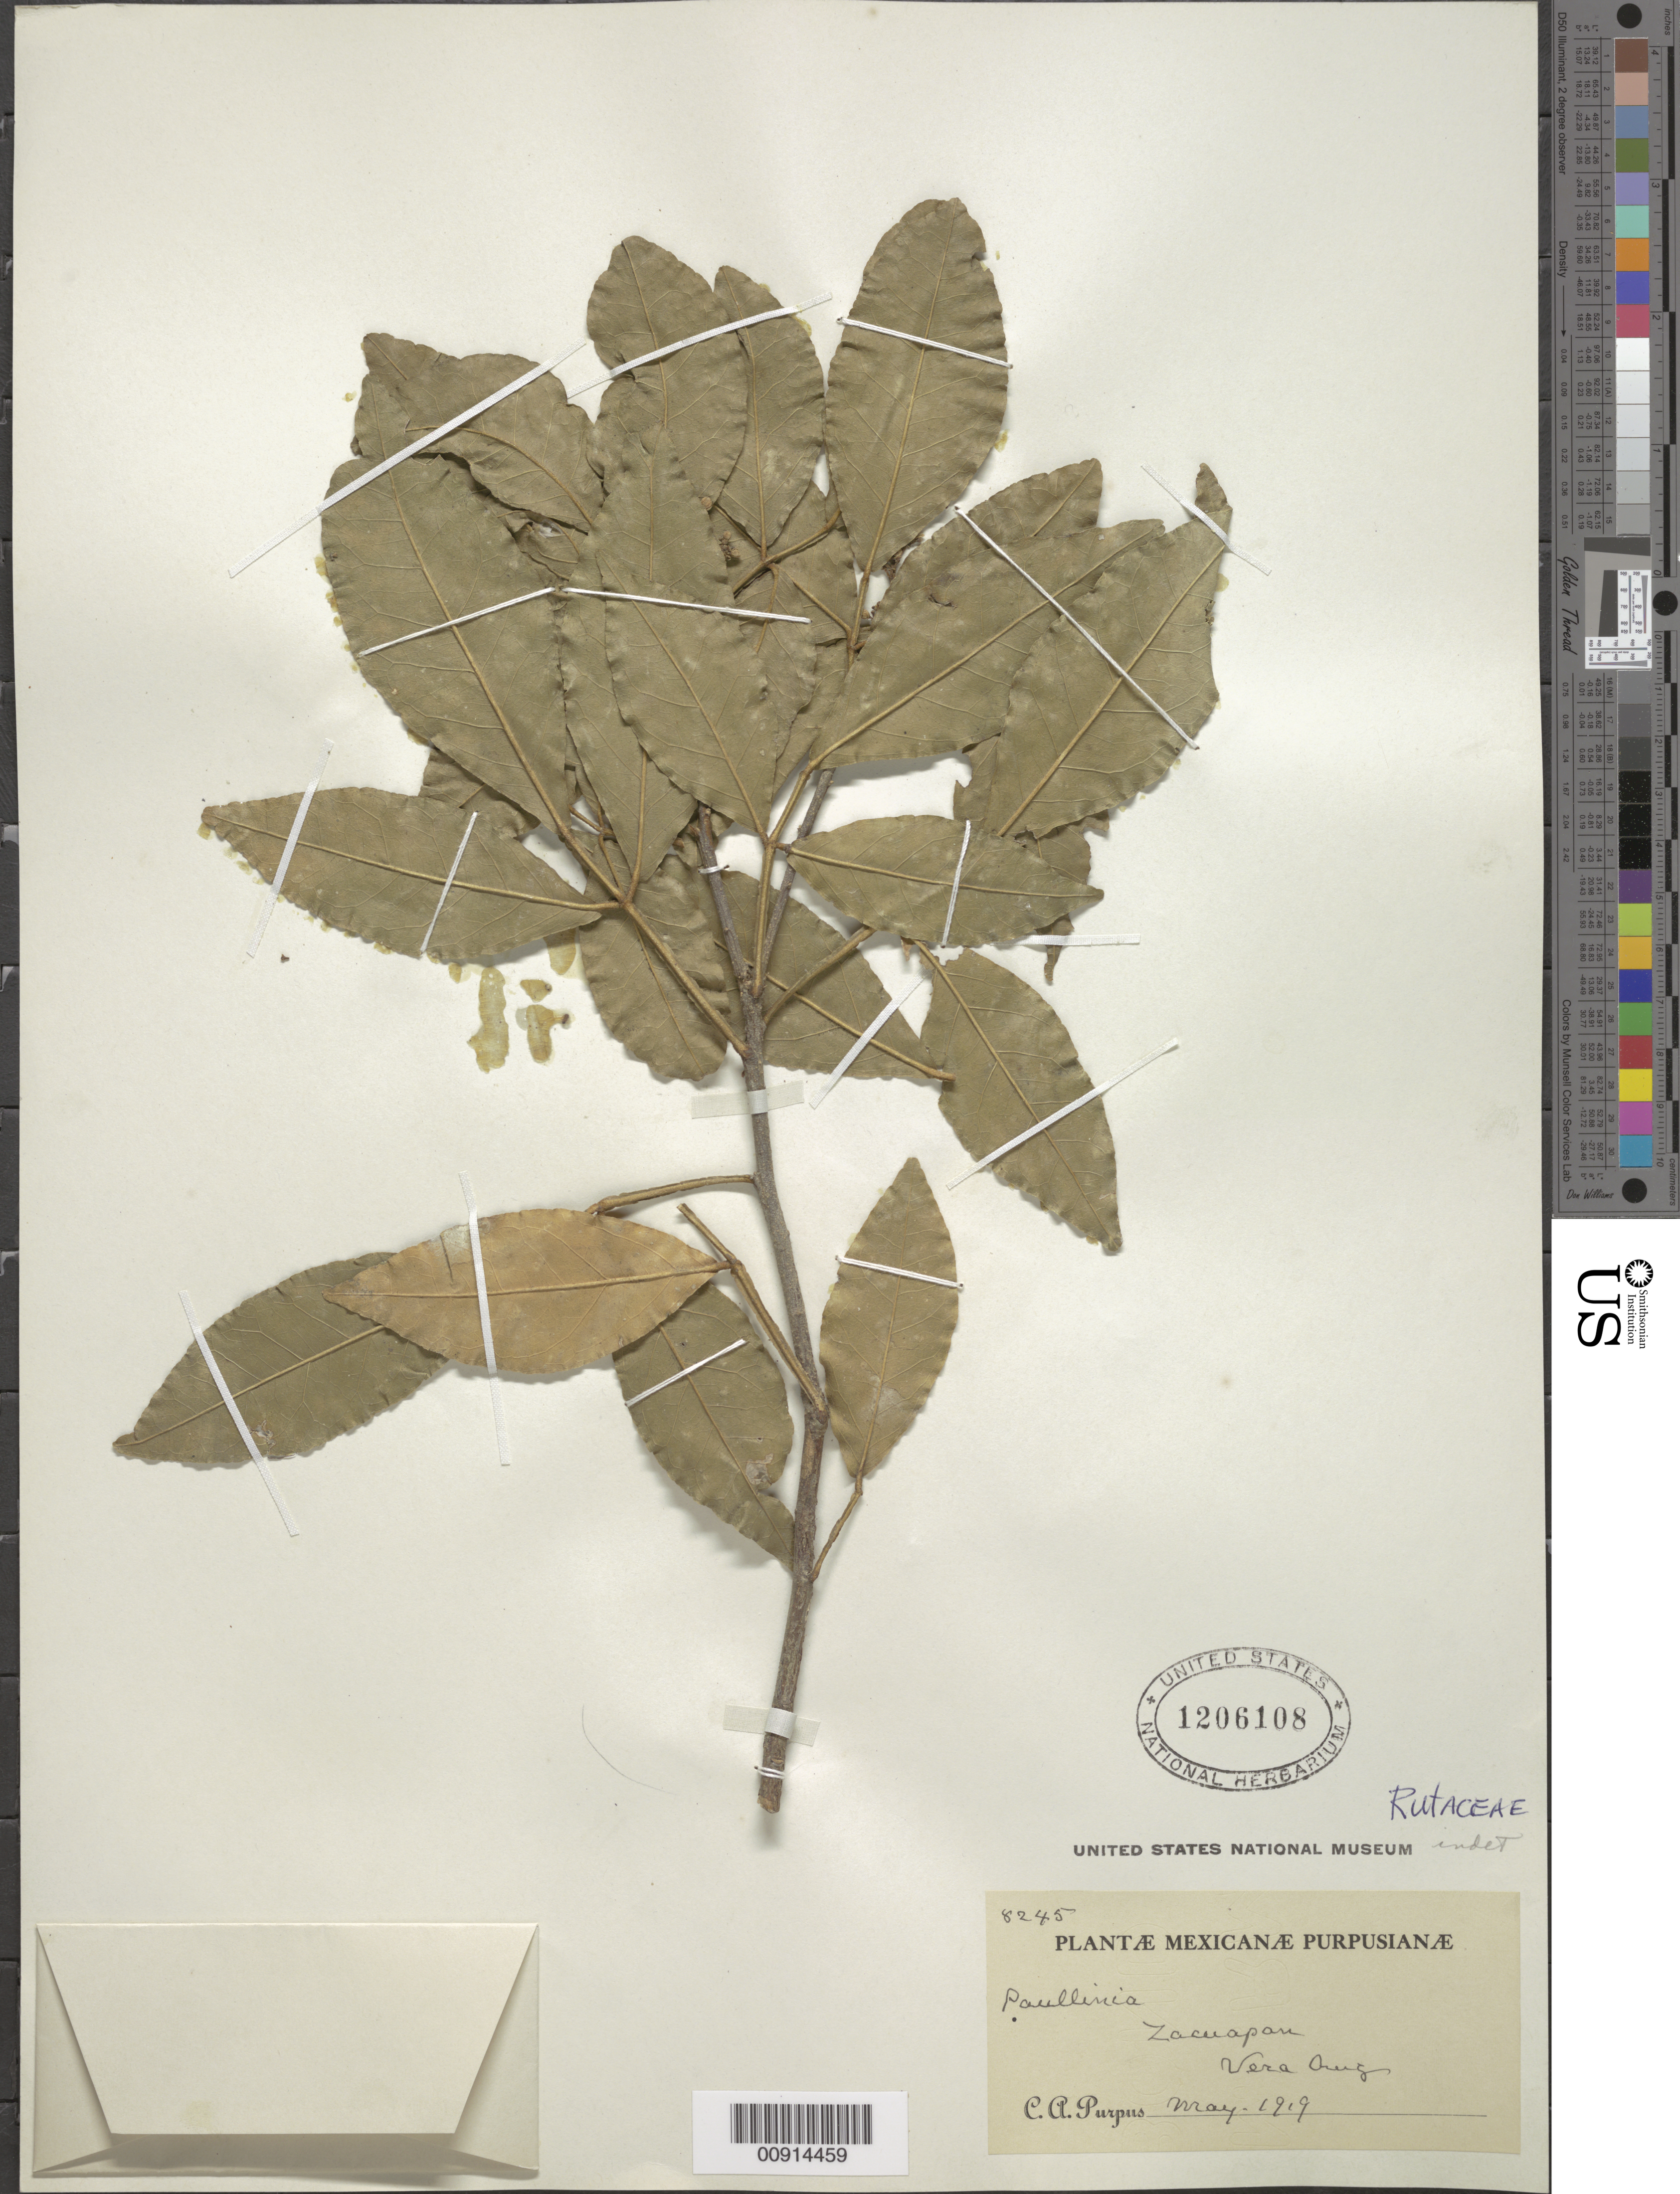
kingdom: Plantae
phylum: Tracheophyta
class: Magnoliopsida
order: Sapindales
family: Rutaceae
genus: Amyris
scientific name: Amyris thyrsiflora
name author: Turcz.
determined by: Londoño-Echeverri, Y.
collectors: C. A. Purpus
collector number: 8245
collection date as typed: May 1919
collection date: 1919-05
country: Mexico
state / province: Veracruz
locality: Zacuapan, Veracruz.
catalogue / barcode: US 1206108